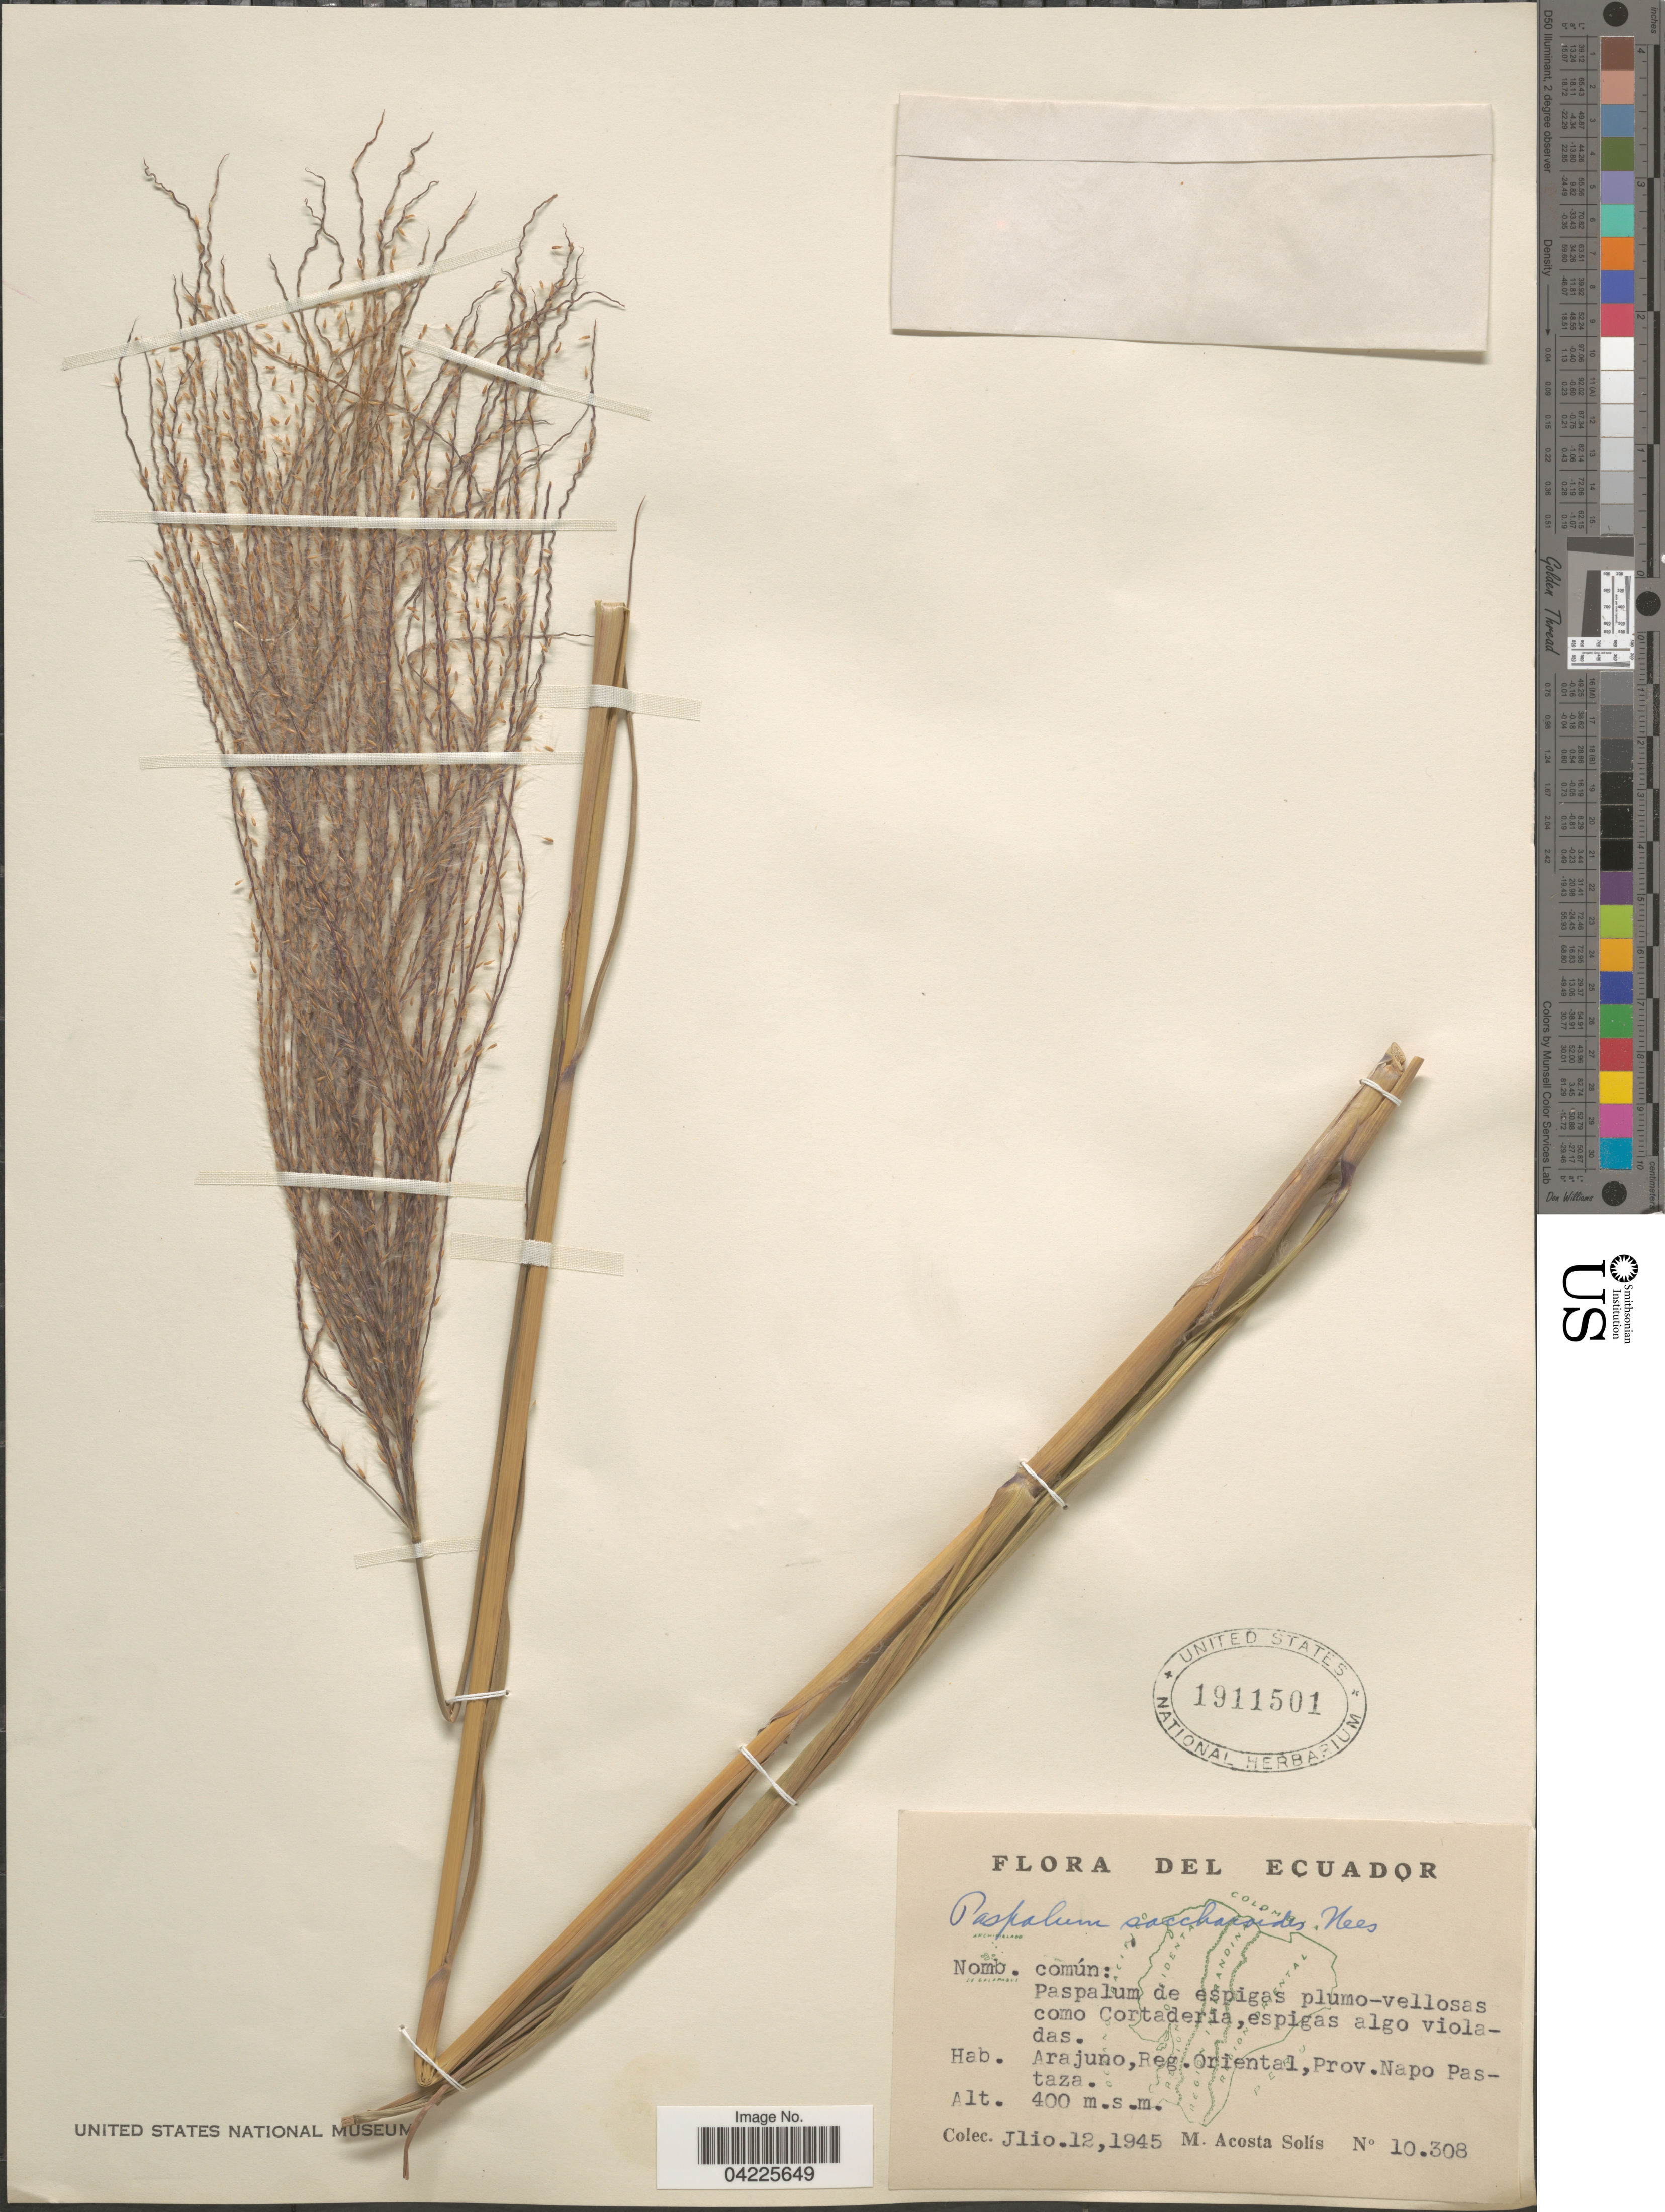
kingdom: Plantae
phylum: Tracheophyta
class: Liliopsida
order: Poales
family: Poaceae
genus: Paspalum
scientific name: Paspalum saccharoides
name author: Nees ex Trin.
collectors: M. Acosta Solis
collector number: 10308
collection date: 1945-07-12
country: Ecuador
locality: Arajuno, Reg. Oriental, Prov. Napo Pastaza.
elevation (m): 400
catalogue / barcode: US 1911501